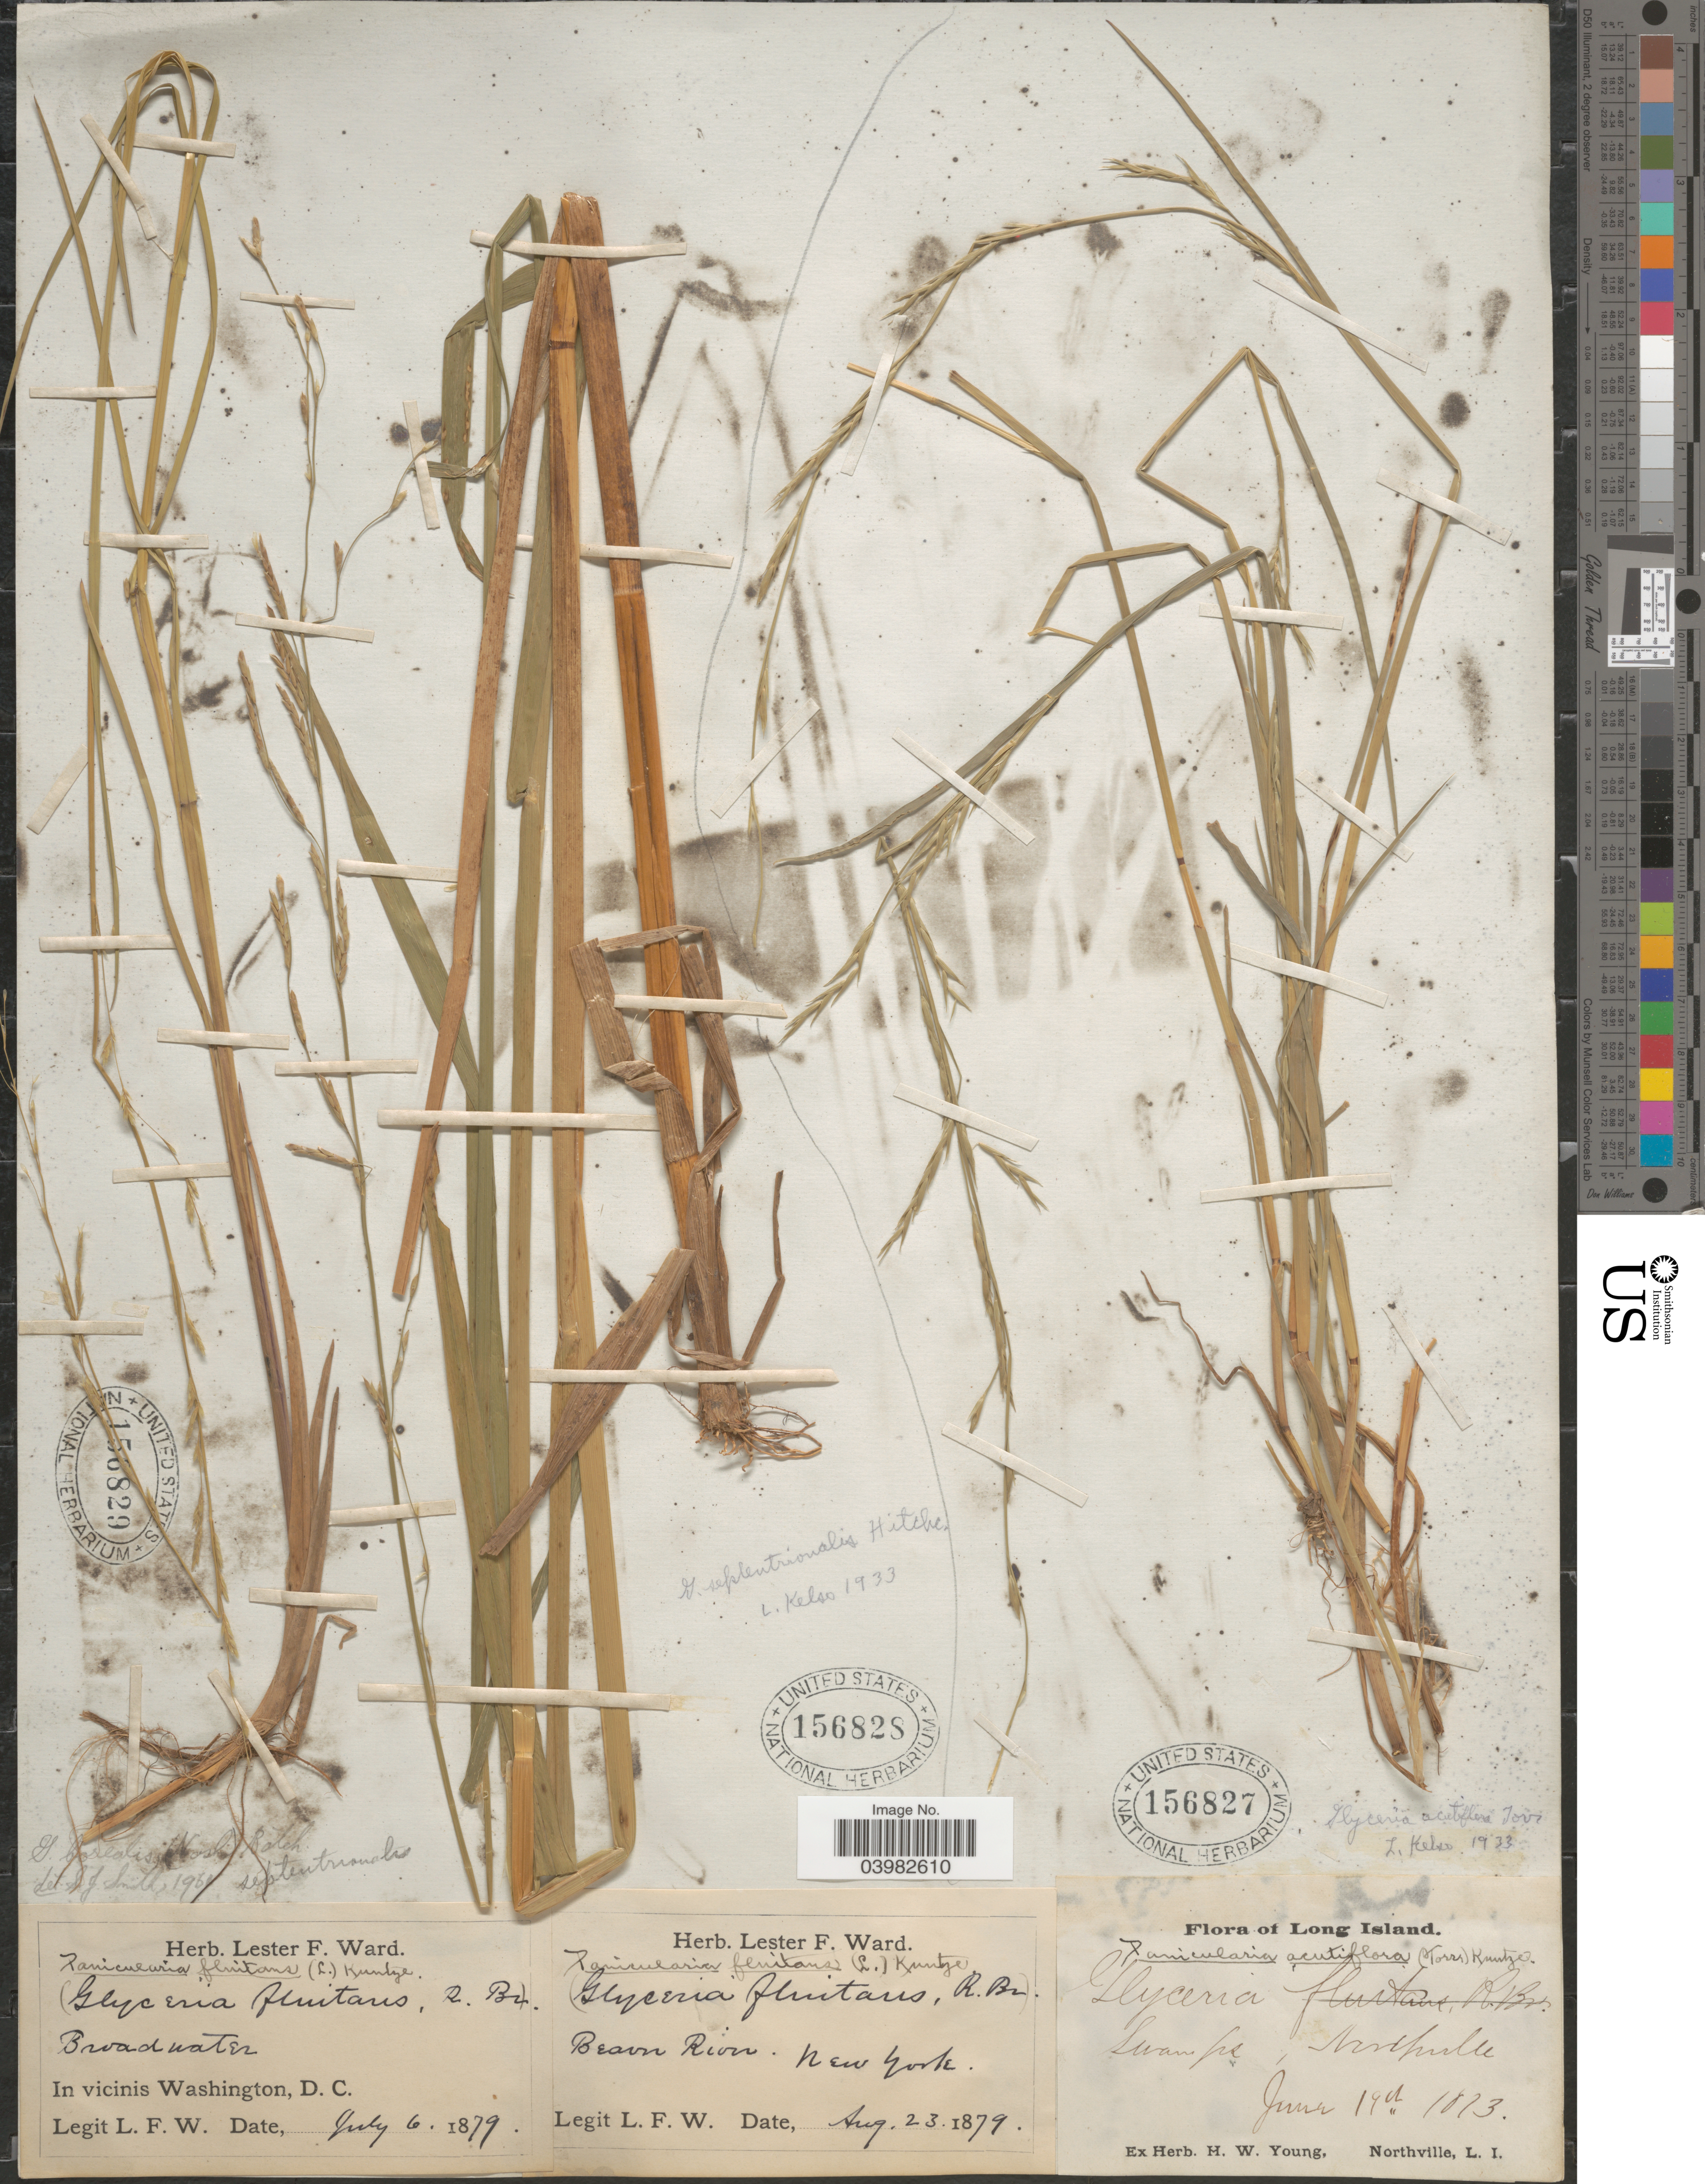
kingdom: Plantae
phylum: Tracheophyta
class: Liliopsida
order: Poales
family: Poaceae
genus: Glyceria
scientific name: Glyceria acutiflora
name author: Torr.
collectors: L. F. Ward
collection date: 1879-07-06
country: United States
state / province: District of Columbia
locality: Broadwater. In vicinis Washington, D. C.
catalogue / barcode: US 156829-3